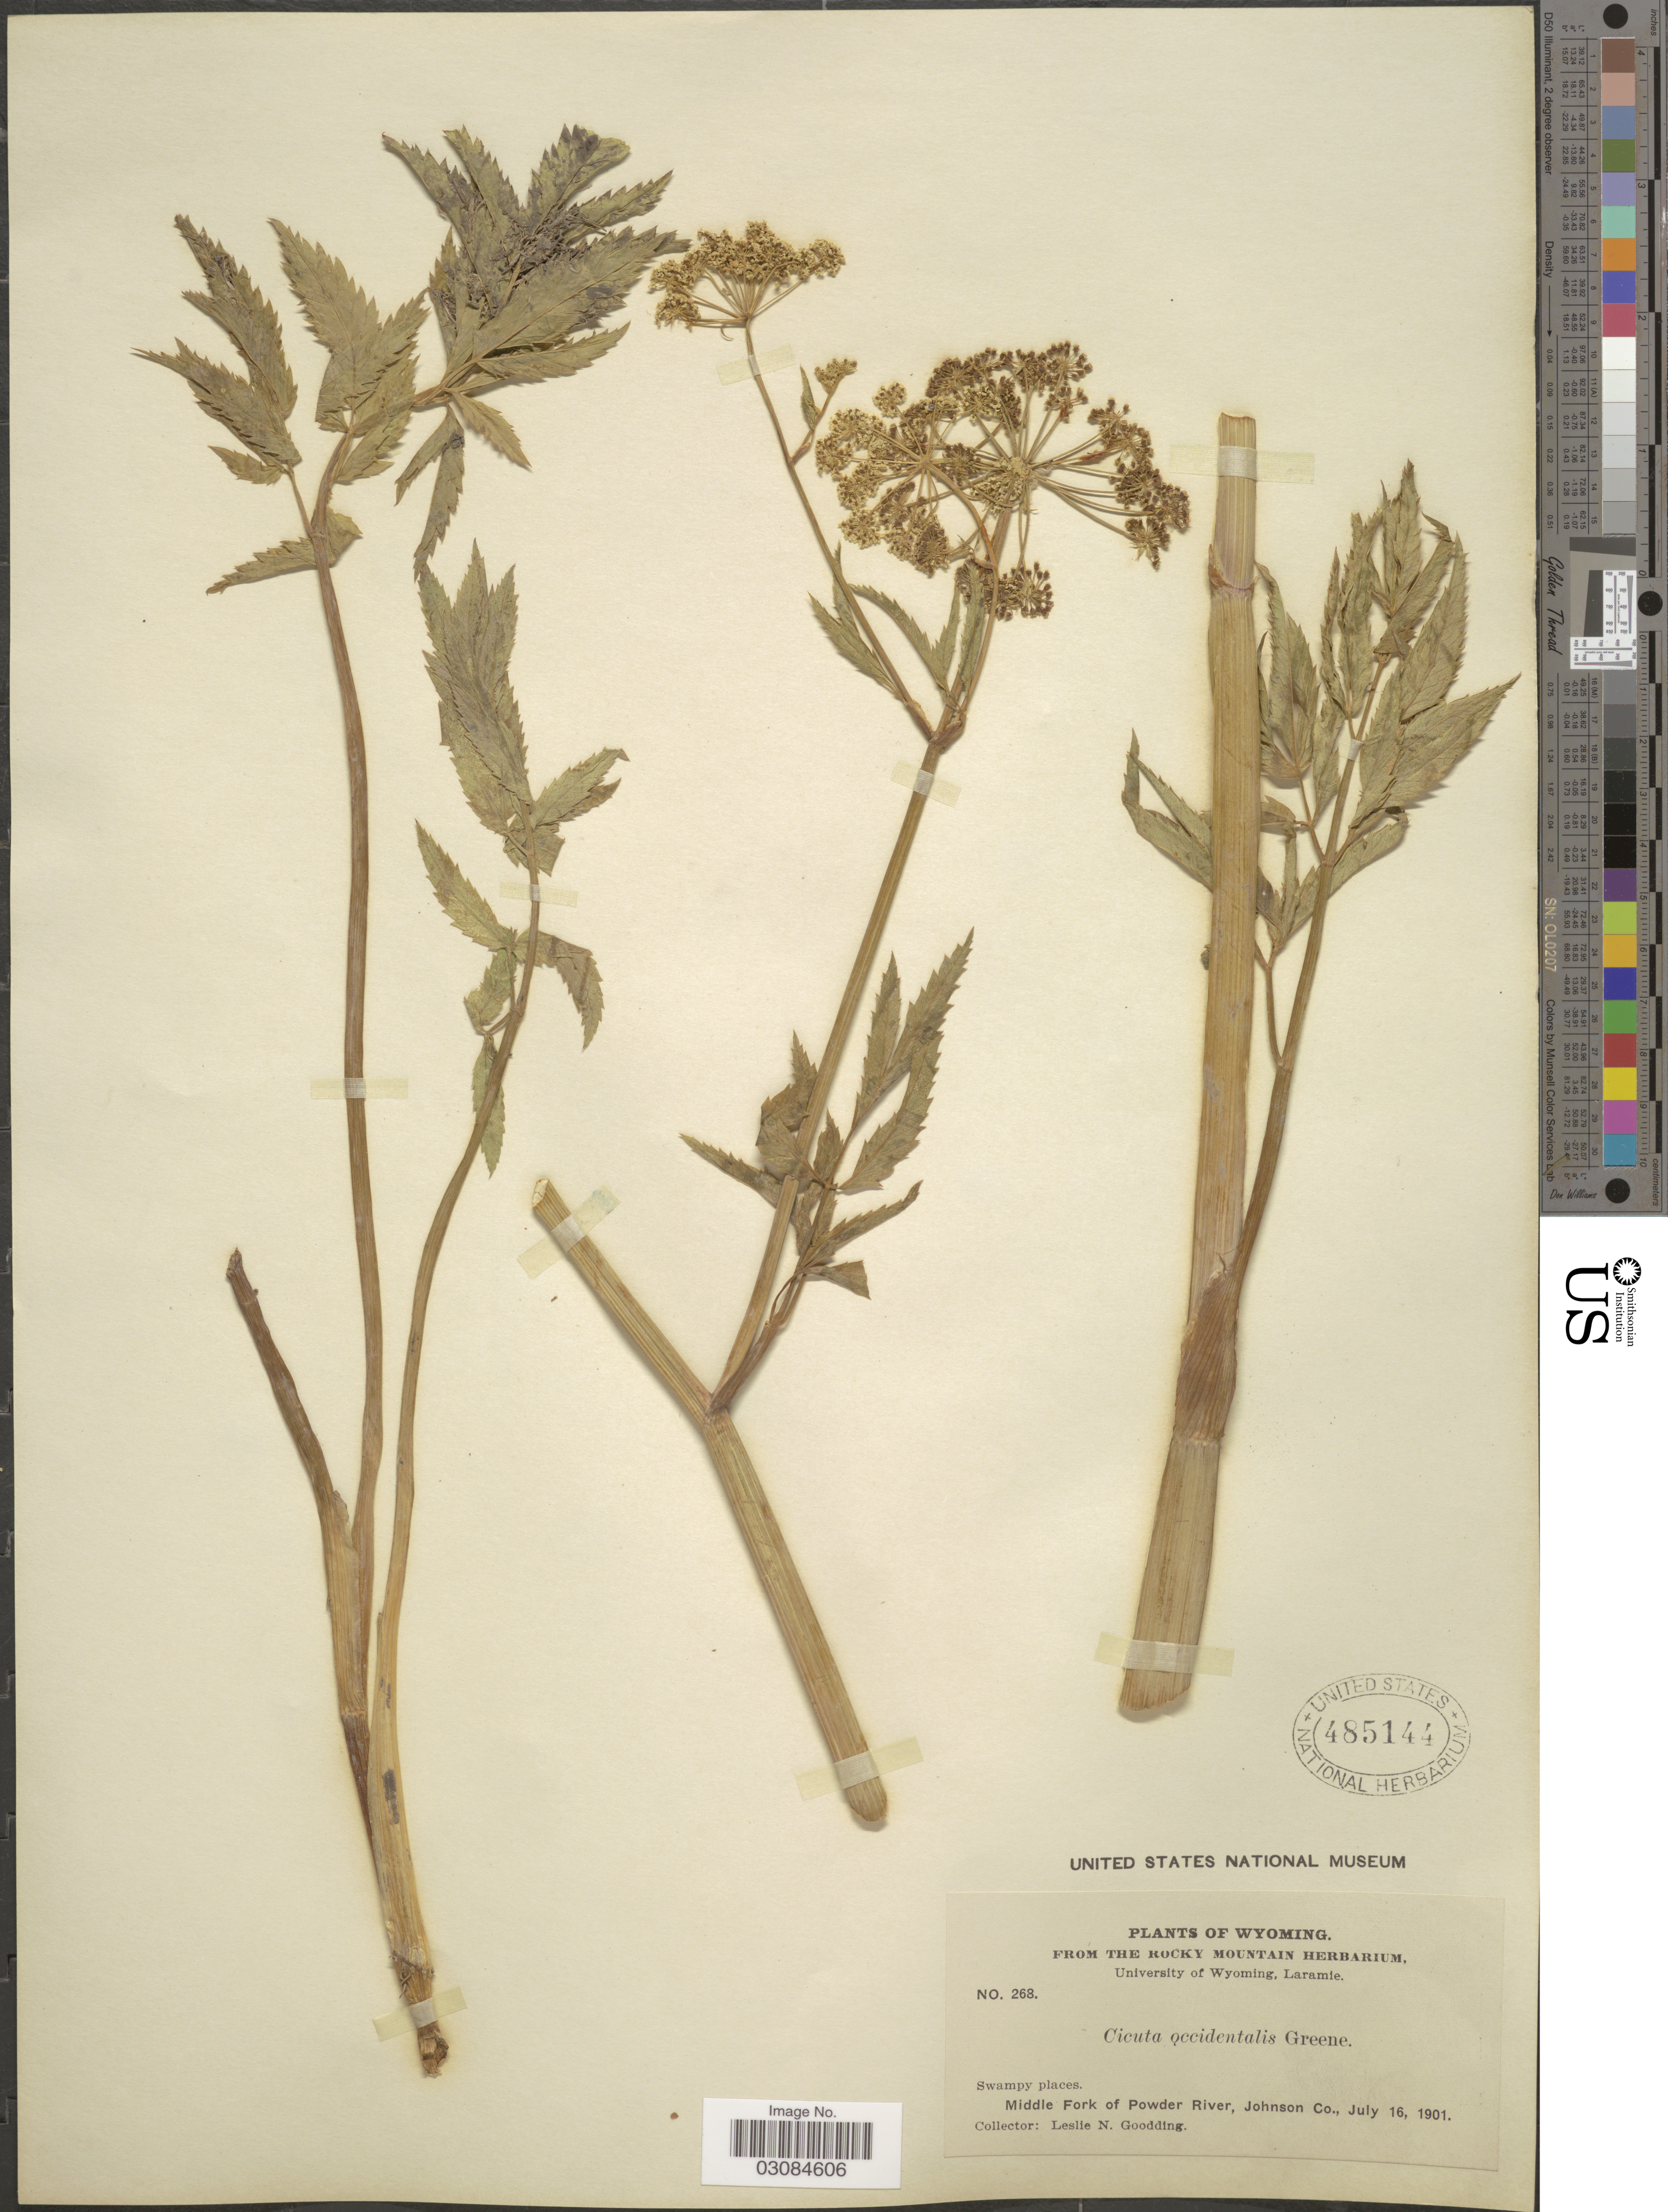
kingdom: Plantae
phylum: Tracheophyta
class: Magnoliopsida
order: Apiales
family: Apiaceae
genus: Cicuta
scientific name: Cicuta occidentalis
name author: Greene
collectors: L. N. Goodding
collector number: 268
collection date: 1901-07-16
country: United States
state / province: Wyoming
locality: Middle Fork of Powder River, Johnson Co.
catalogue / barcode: US 485144